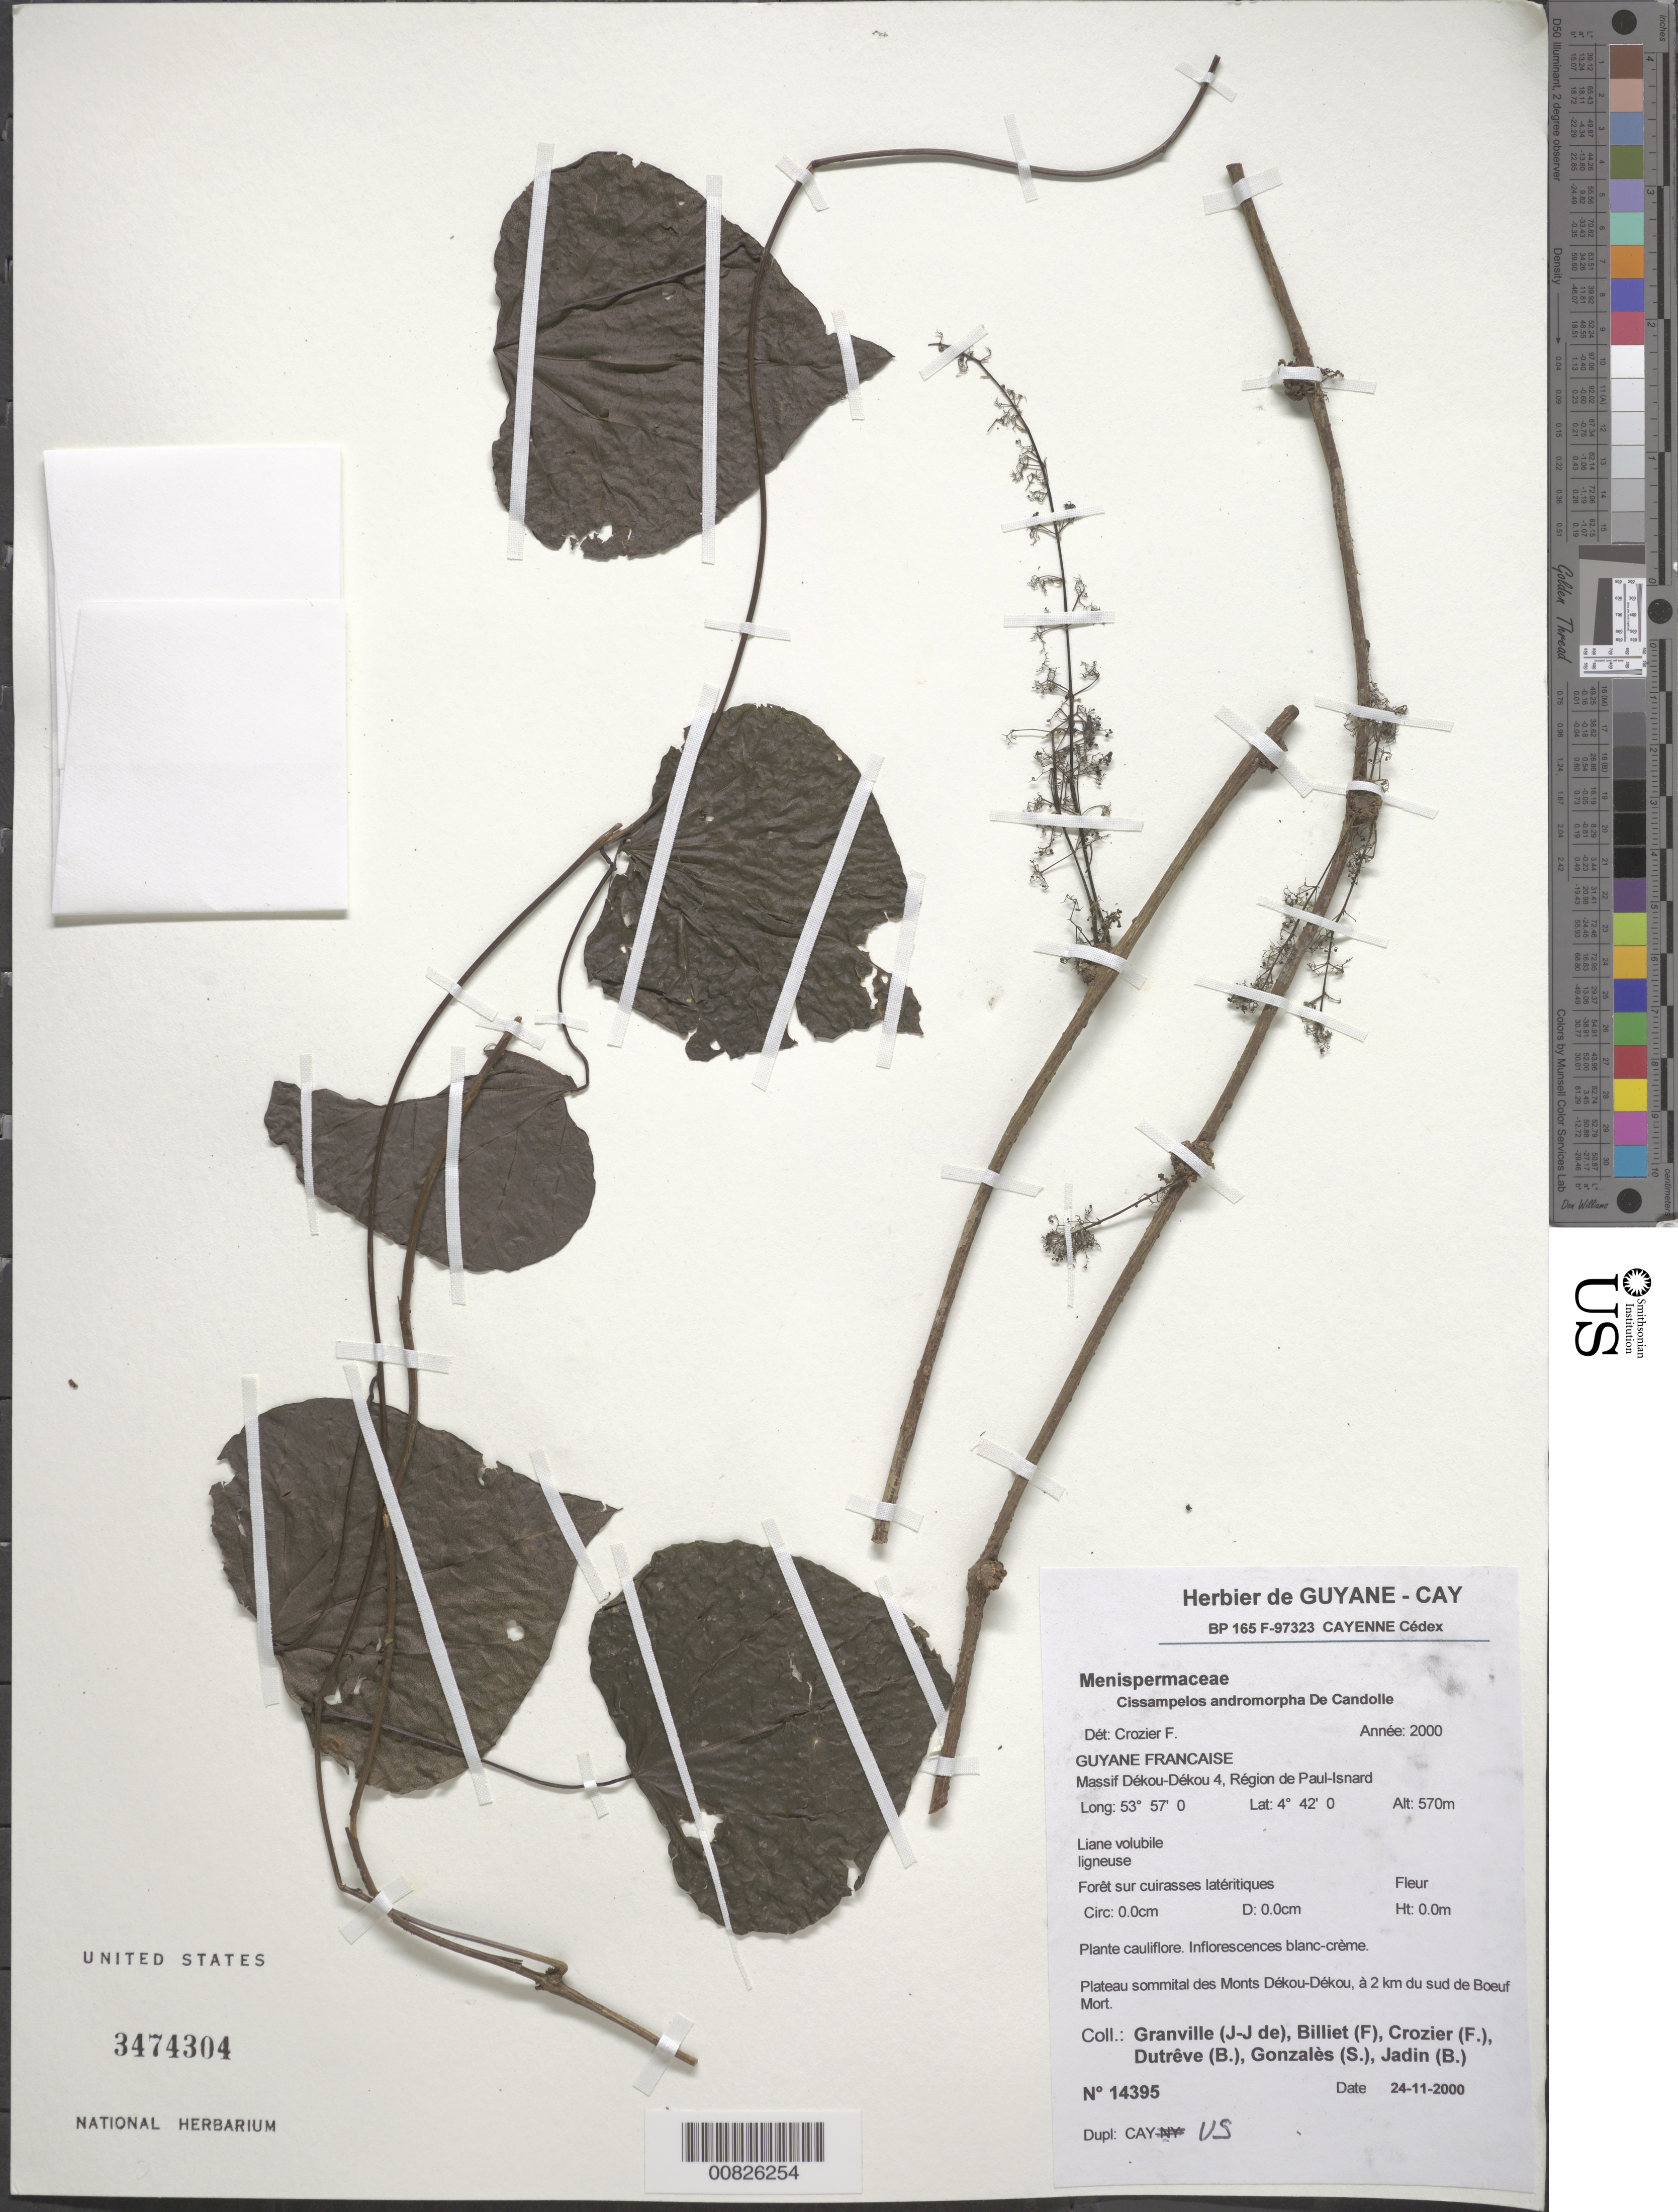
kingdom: Plantae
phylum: Tracheophyta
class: Magnoliopsida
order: Ranunculales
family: Menispermaceae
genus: Cissampelos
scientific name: Cissampelos andromorpha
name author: DC.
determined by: Crozier, F.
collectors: J.-J. de Granville, F. Billiet, F. Crozier, B. Dutrêve, S. Gonzales & B. Jadin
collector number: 14395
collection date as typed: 24-Nov-00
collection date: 2000-11-24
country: French Guiana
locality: Massif Dékou-Dékou 4, région de Paul-Isnard; 2 km au sud de Boeuf-Mort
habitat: Forêt sur curiasses latéritiques; plateau sommital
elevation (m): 570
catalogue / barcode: US 3474304